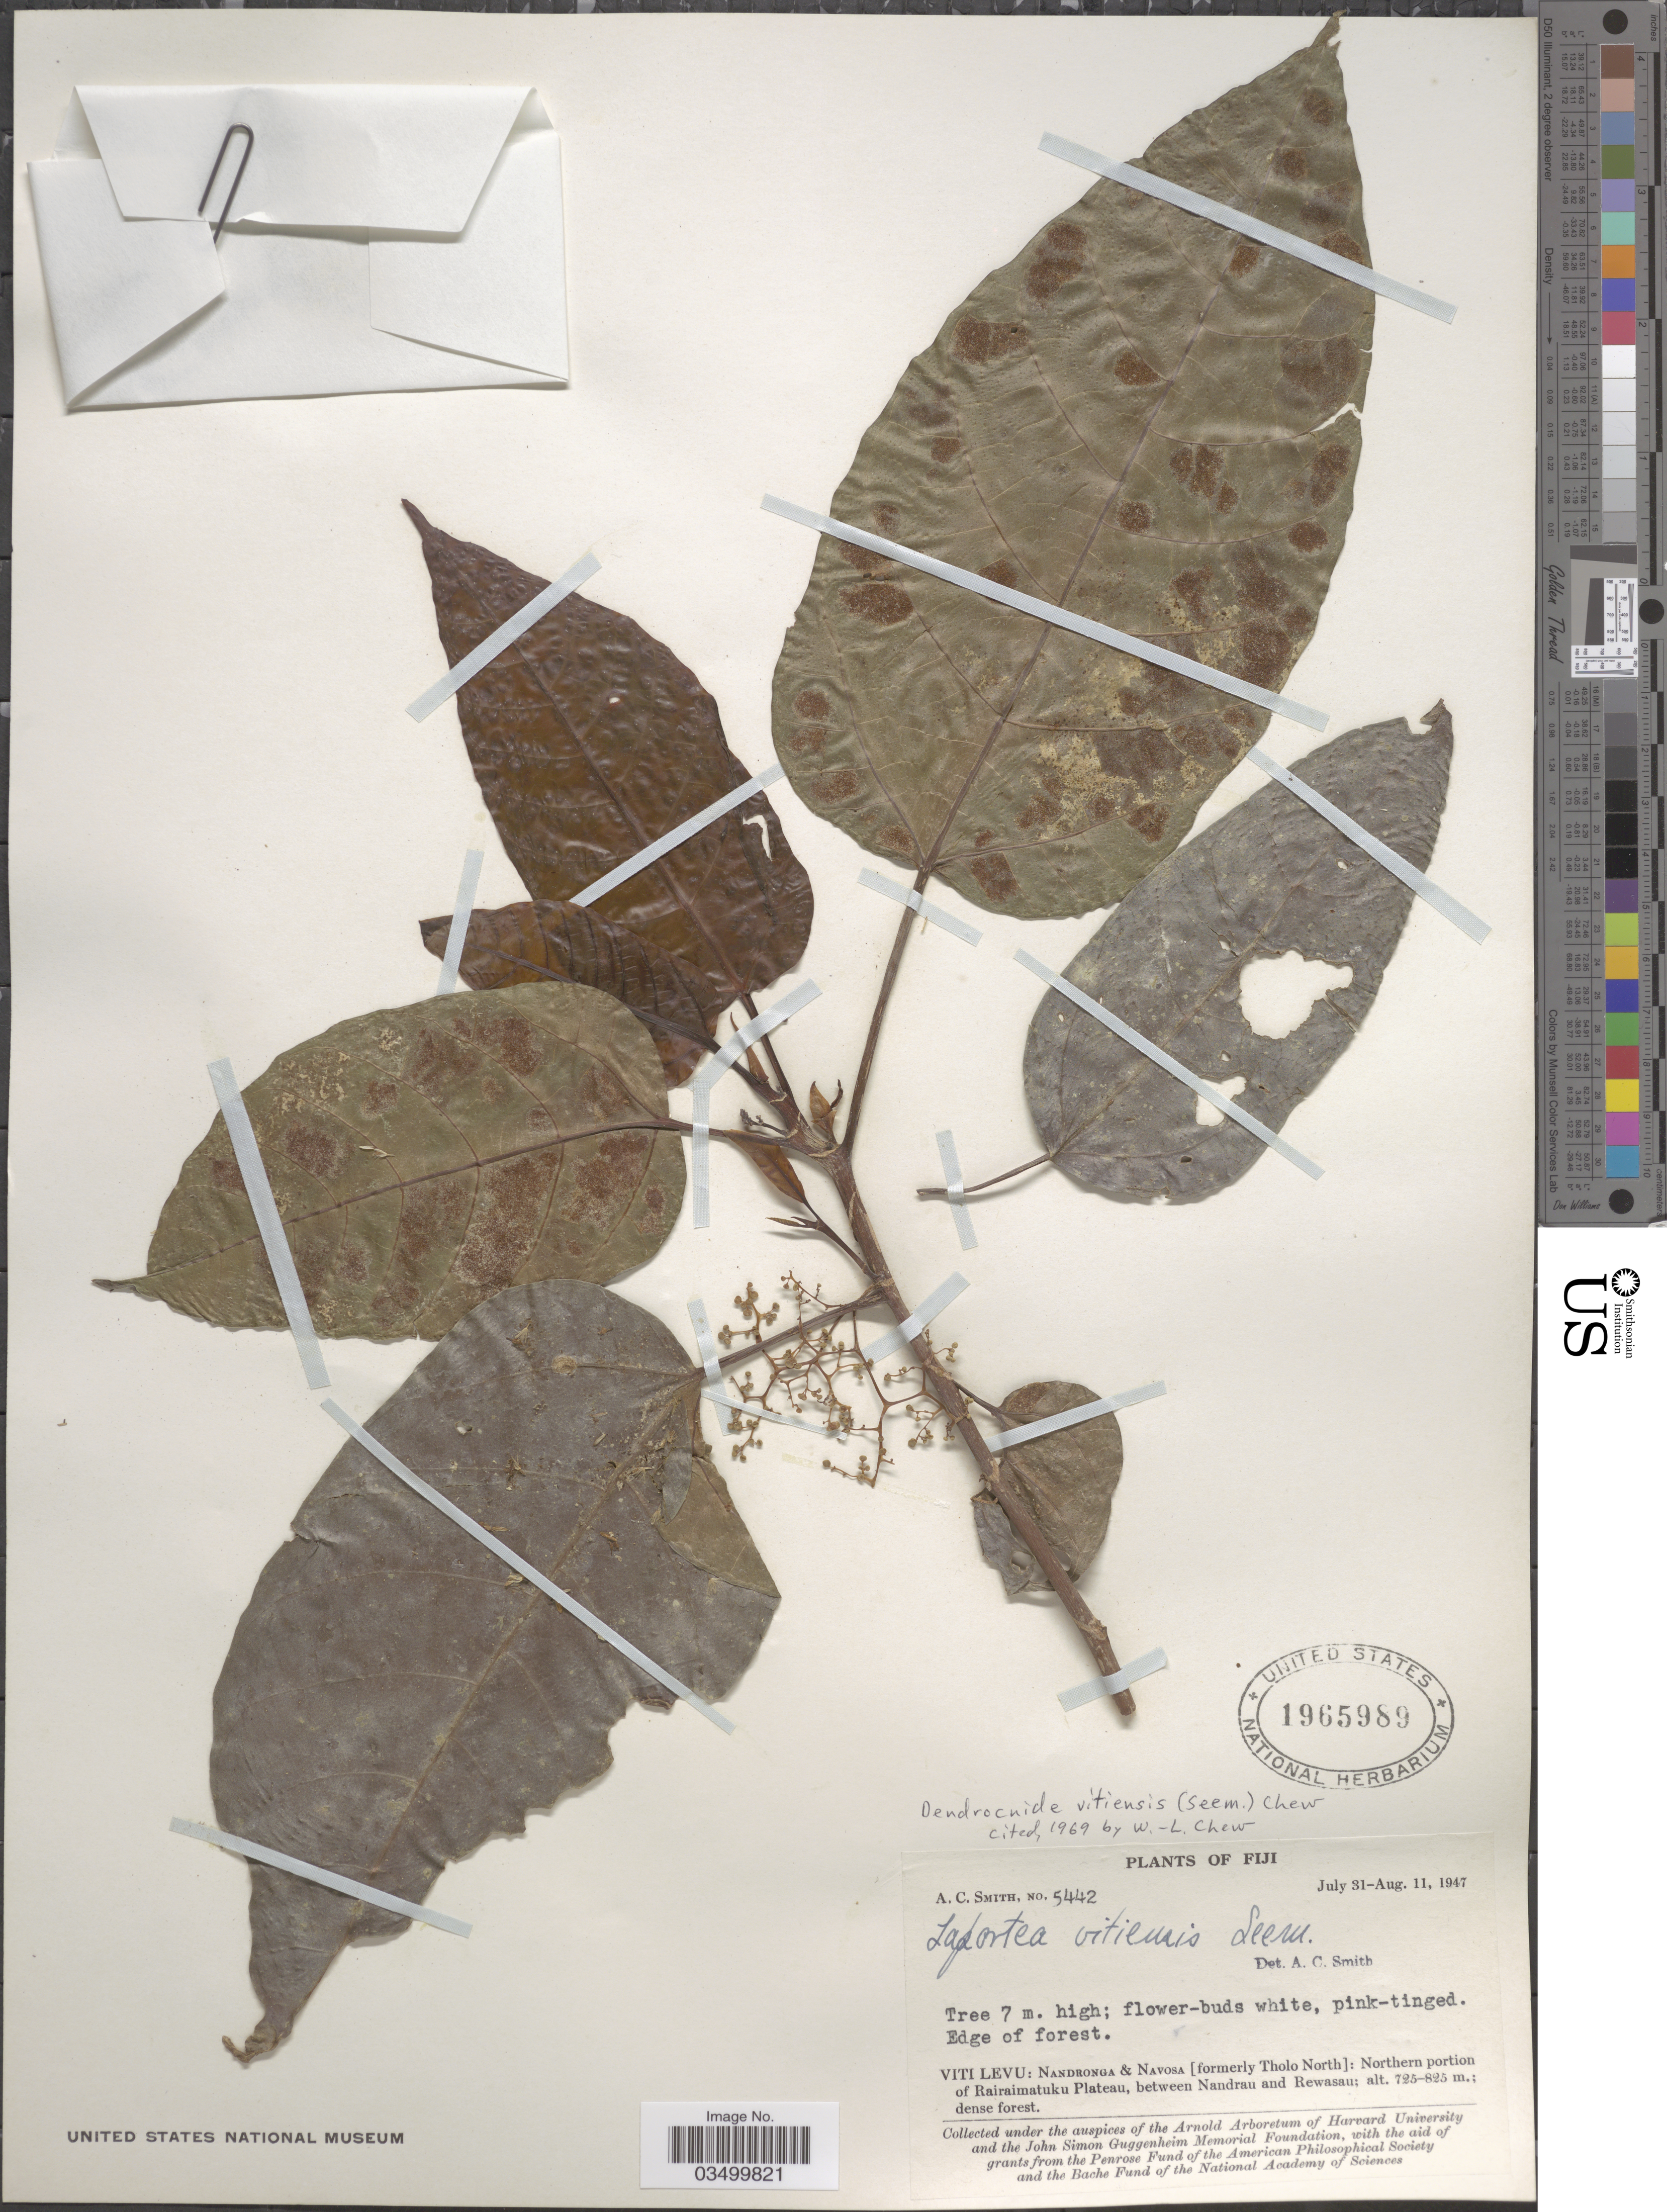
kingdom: Plantae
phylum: Tracheophyta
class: Magnoliopsida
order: Rosales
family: Urticaceae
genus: Dendrocnide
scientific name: Dendrocnide vitiensis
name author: (Seem.) Chew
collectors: A. C. Smith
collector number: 5442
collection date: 1947-07-31/1947-08-11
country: Fiji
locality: Viti Levu: Nandronga & Navosa [formerly Tholo North]: Northern portion of Rairaimatuku Plateau, between Nandrau and Rewasau.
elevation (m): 725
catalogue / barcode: US 1965989